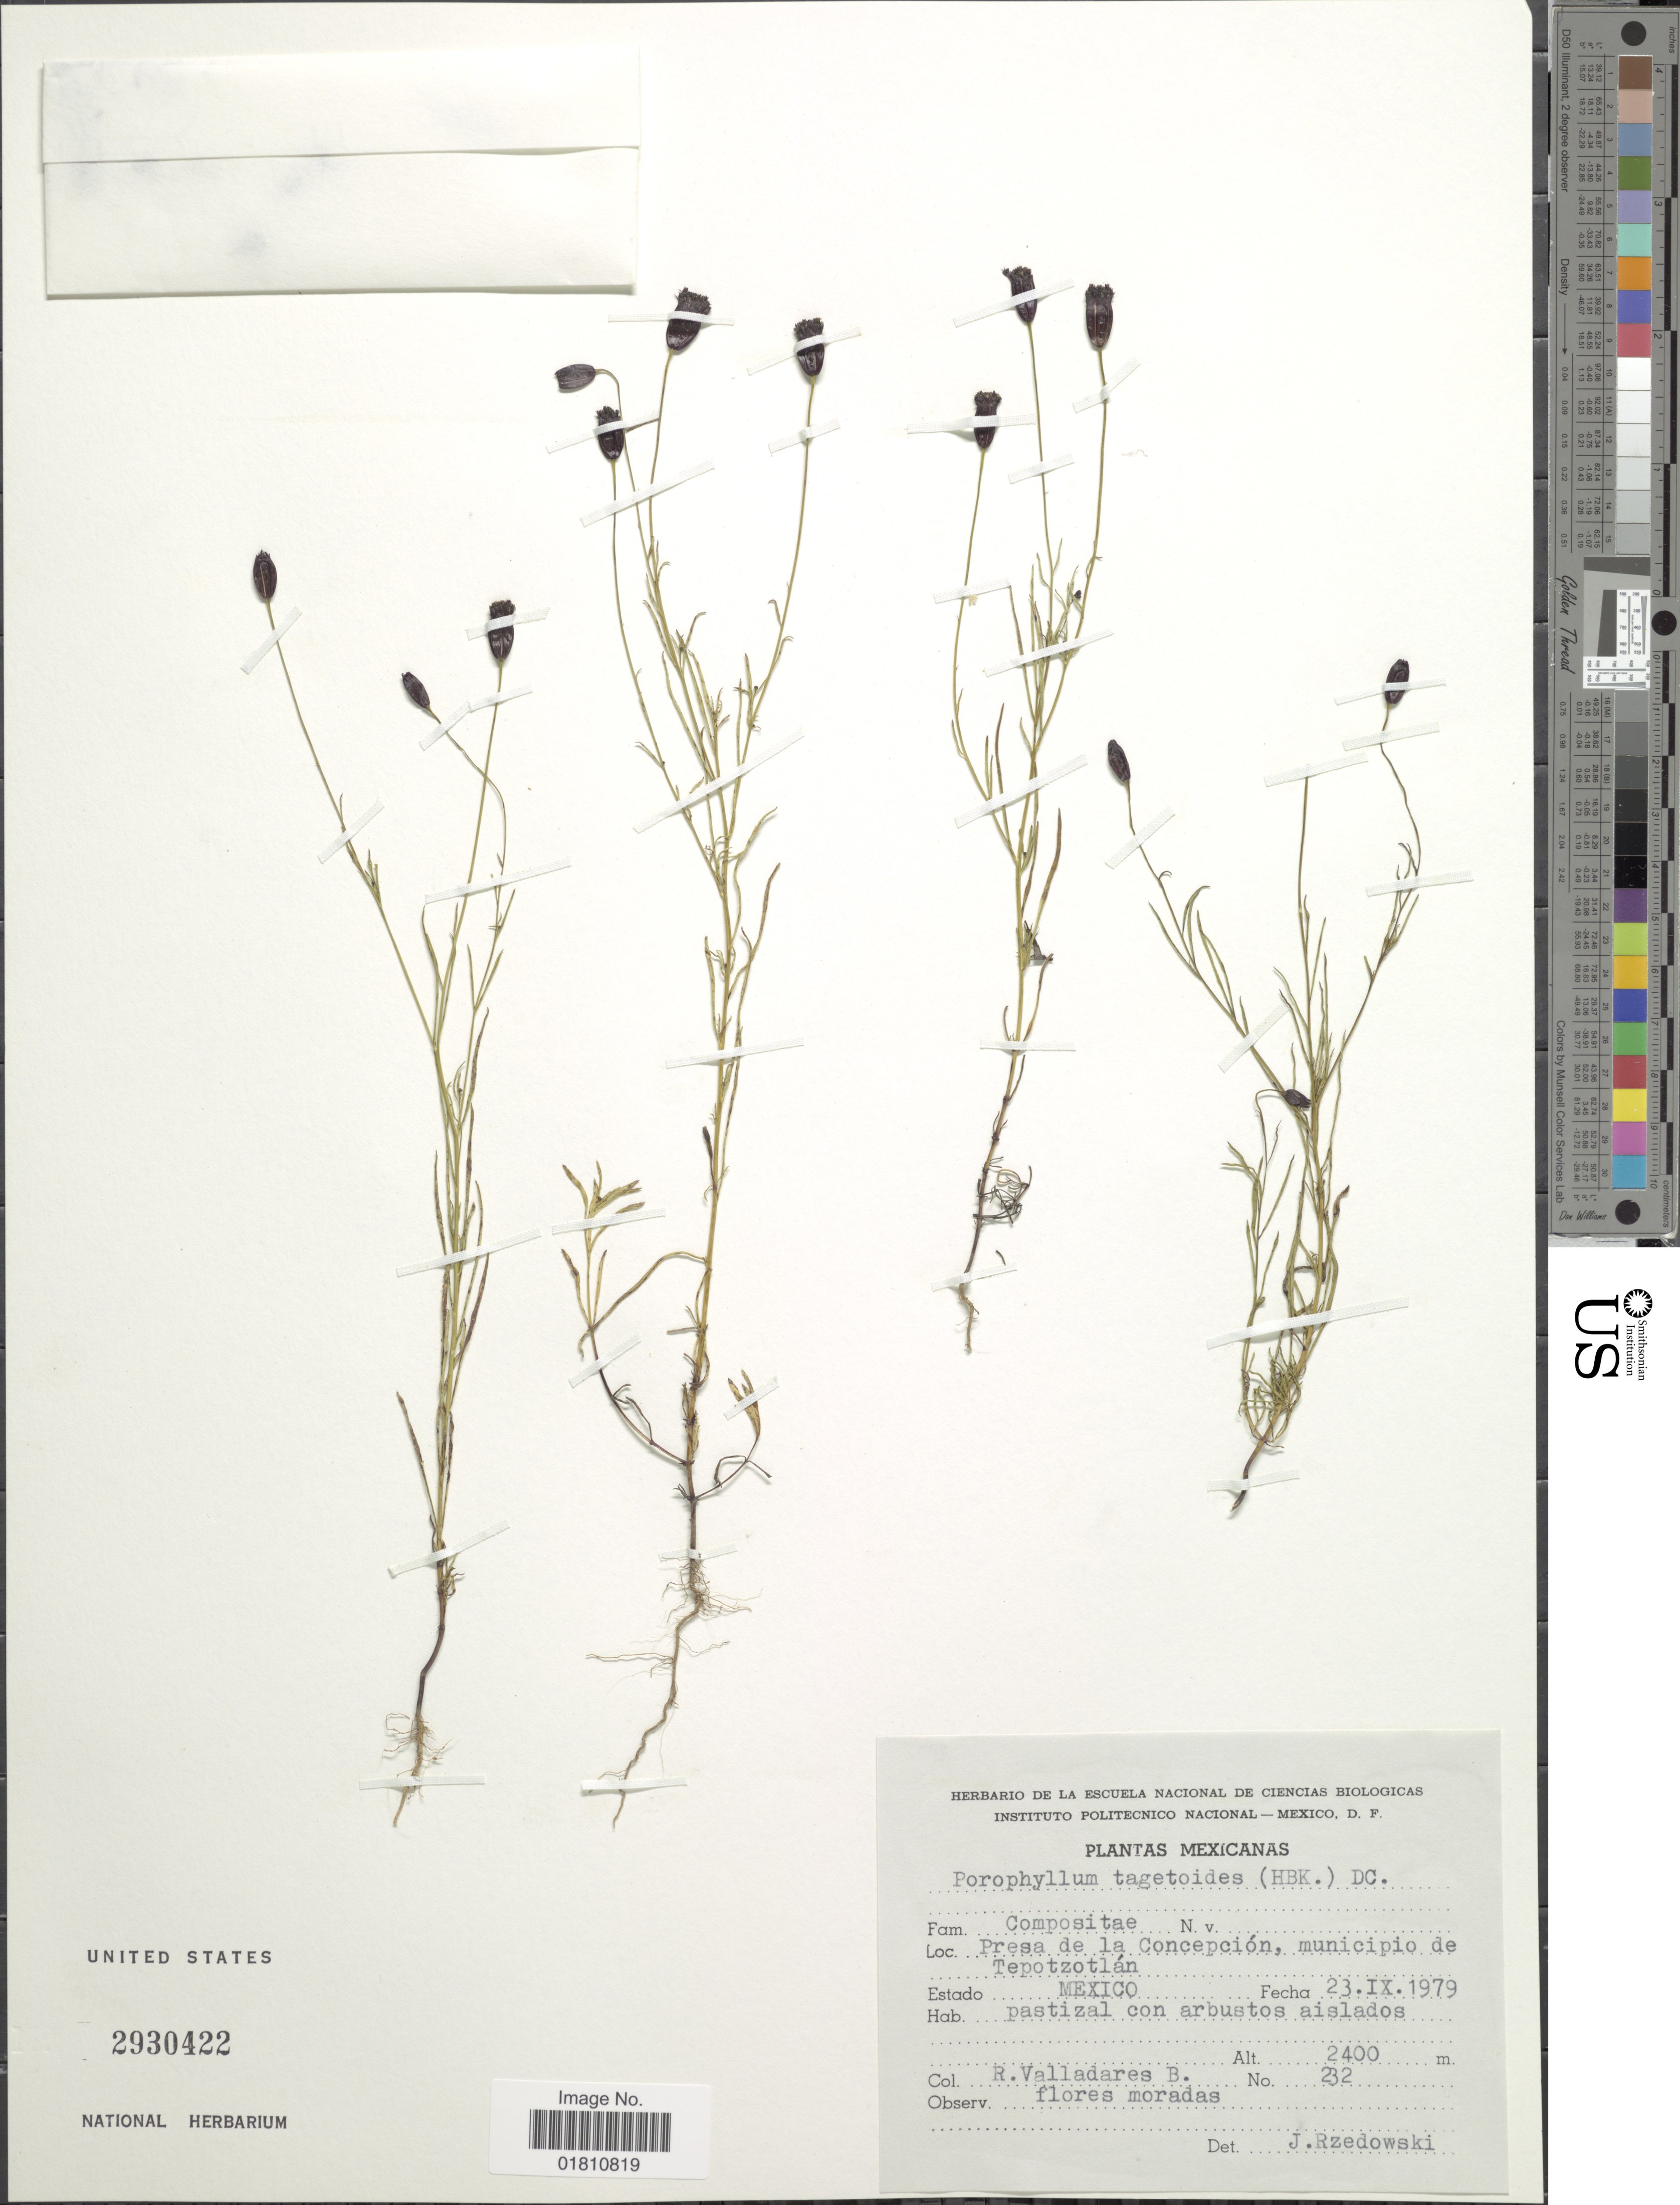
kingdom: Plantae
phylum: Tracheophyta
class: Magnoliopsida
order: Asterales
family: Asteraceae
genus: Porophyllum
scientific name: Porophyllum tagetoides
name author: (Kunth) DC.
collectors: R. Valladares B.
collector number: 232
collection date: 1979-09-23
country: Mexico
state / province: México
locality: Presa de la Concepcion, municipio de Tepotzotlan.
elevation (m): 2400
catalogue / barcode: US 2930422